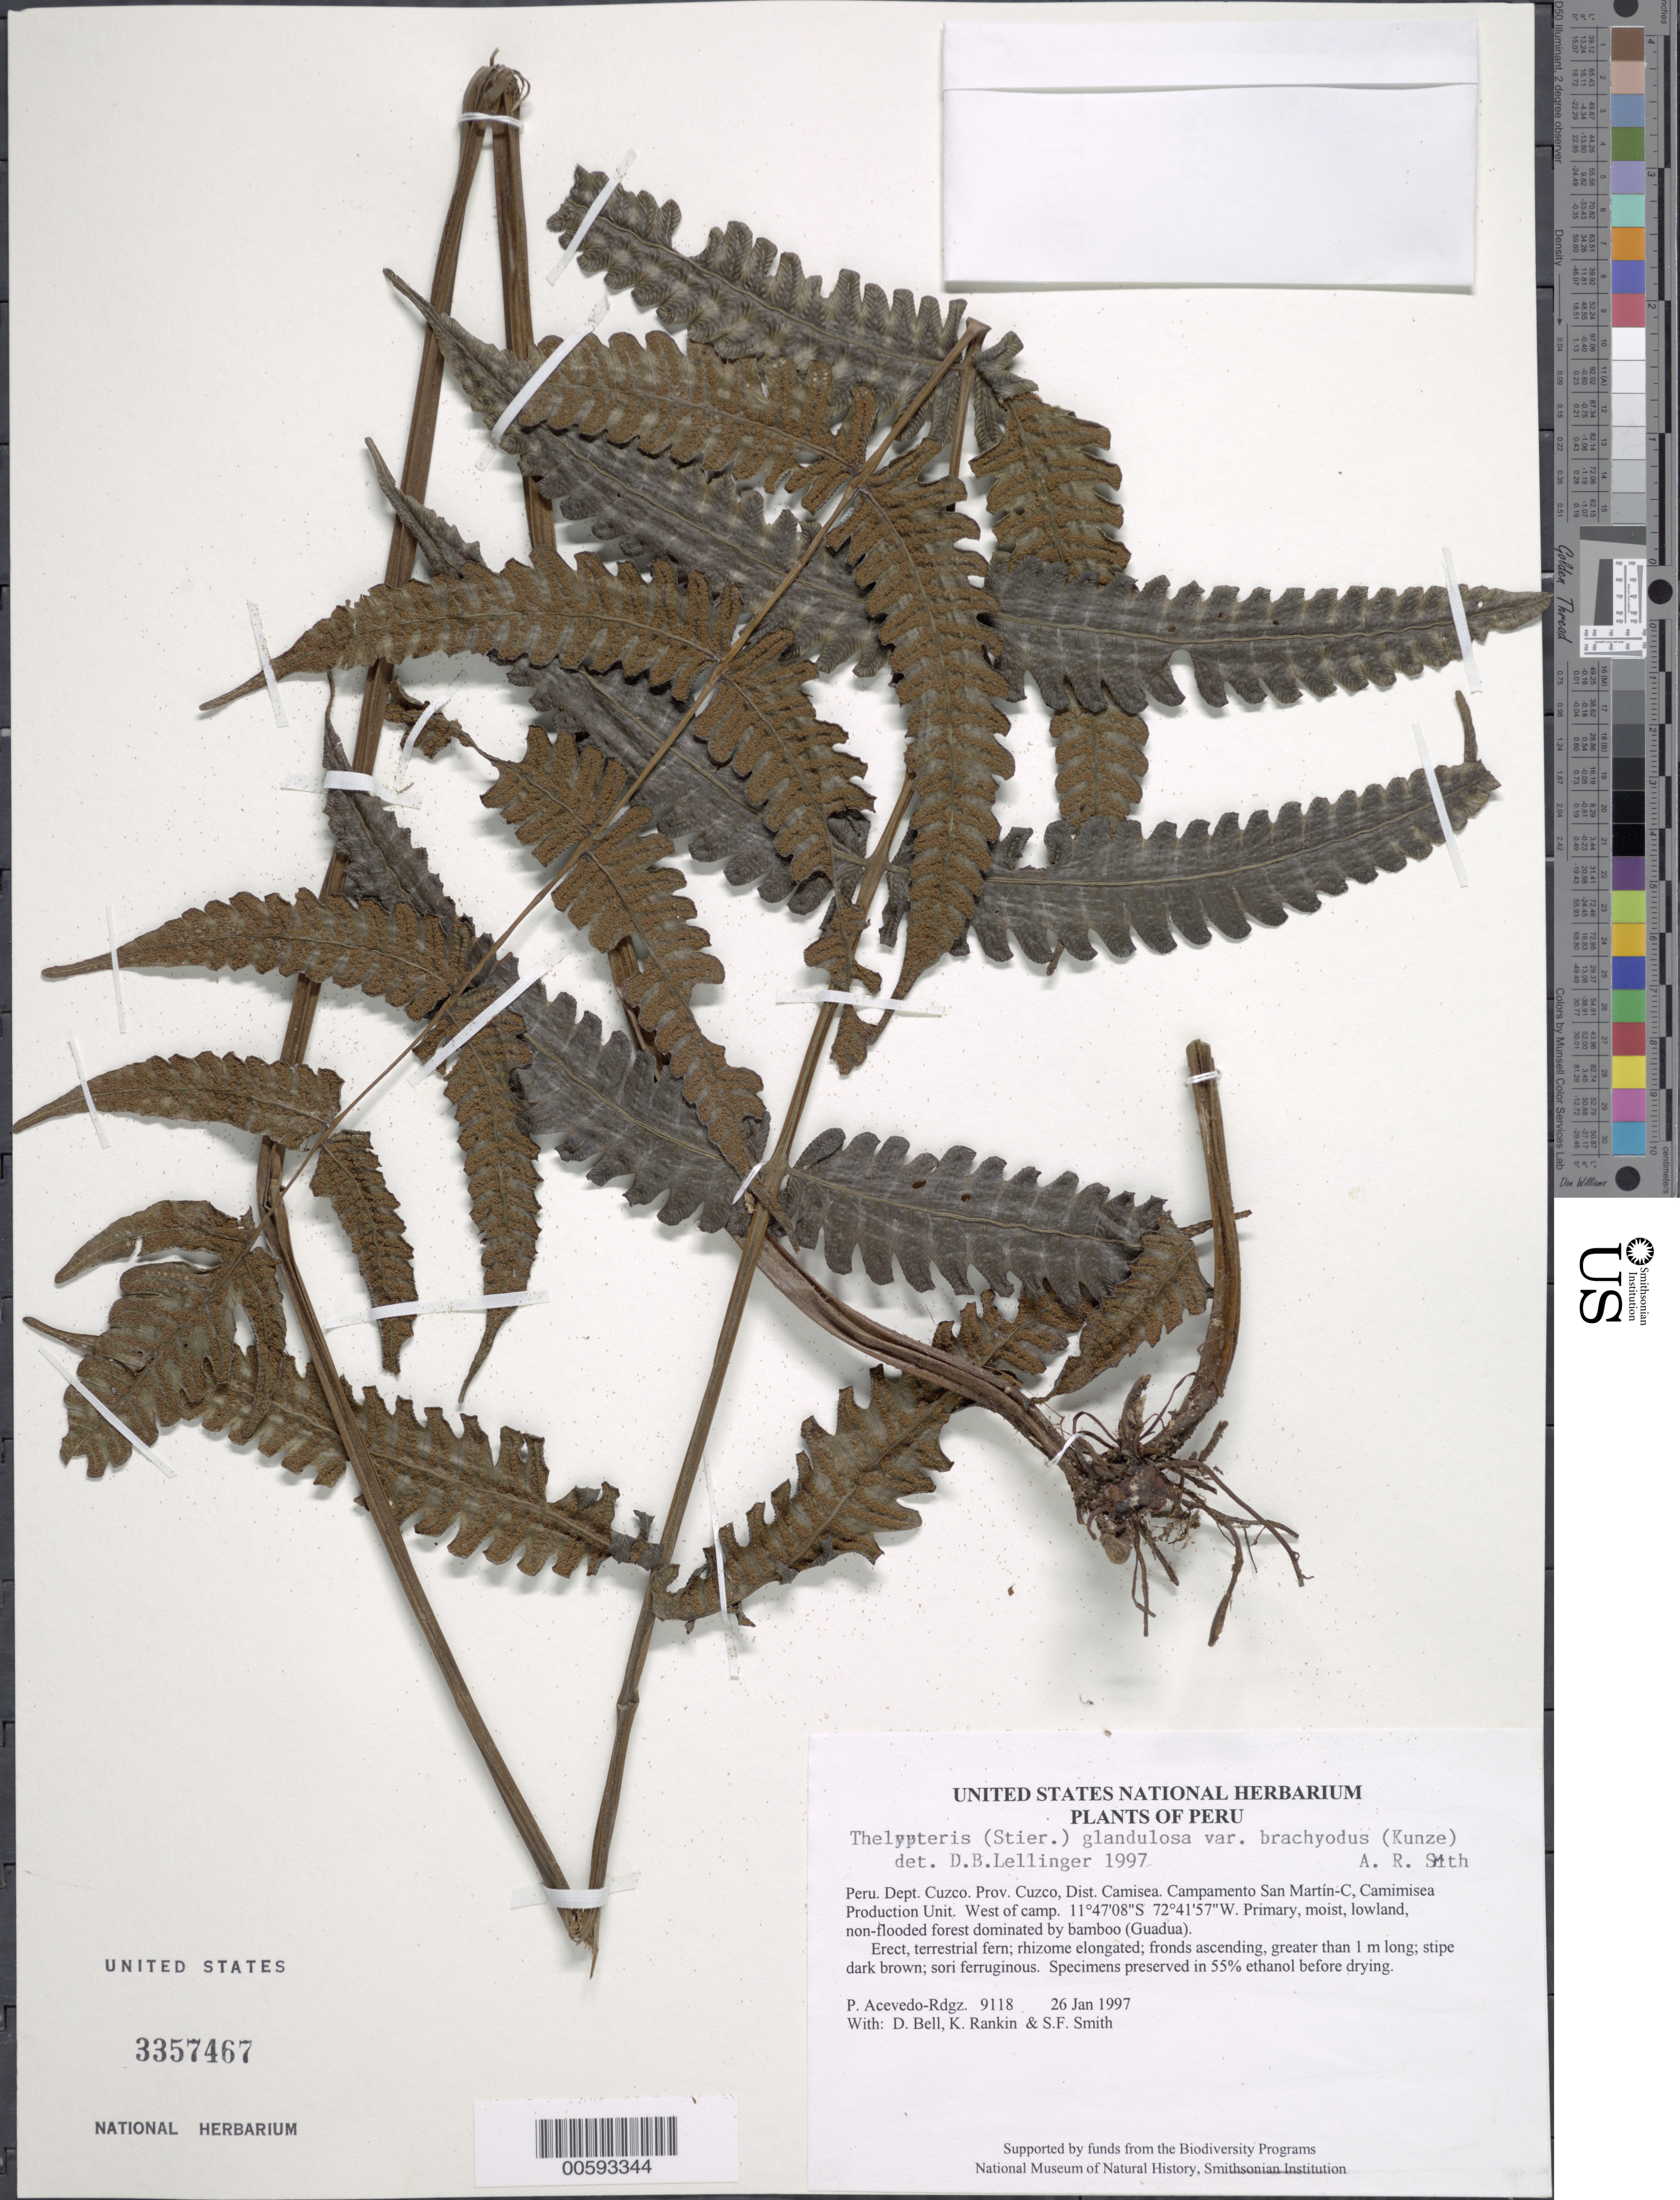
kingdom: Plantae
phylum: Tracheophyta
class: Polypodiopsida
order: Polypodiales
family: Thelypteridaceae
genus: Steiropteris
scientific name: Steiropteris glandulosa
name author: (Hook. f.) Pic. Serm.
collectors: P. Acevedo-Rodr., D. A. Bell, K. B. Rankin & S.F. Smith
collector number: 9118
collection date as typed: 26 Jan 1997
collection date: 1997-01-26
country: Peru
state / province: Cusco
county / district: Cusco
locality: Districto Camisea, Campamento San Martín-C, Camimisea Production Unit. West of camp.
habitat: Primary, moist, lowland, non-flooded forest dominated by bamboo (Guadua).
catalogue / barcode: US 3357467